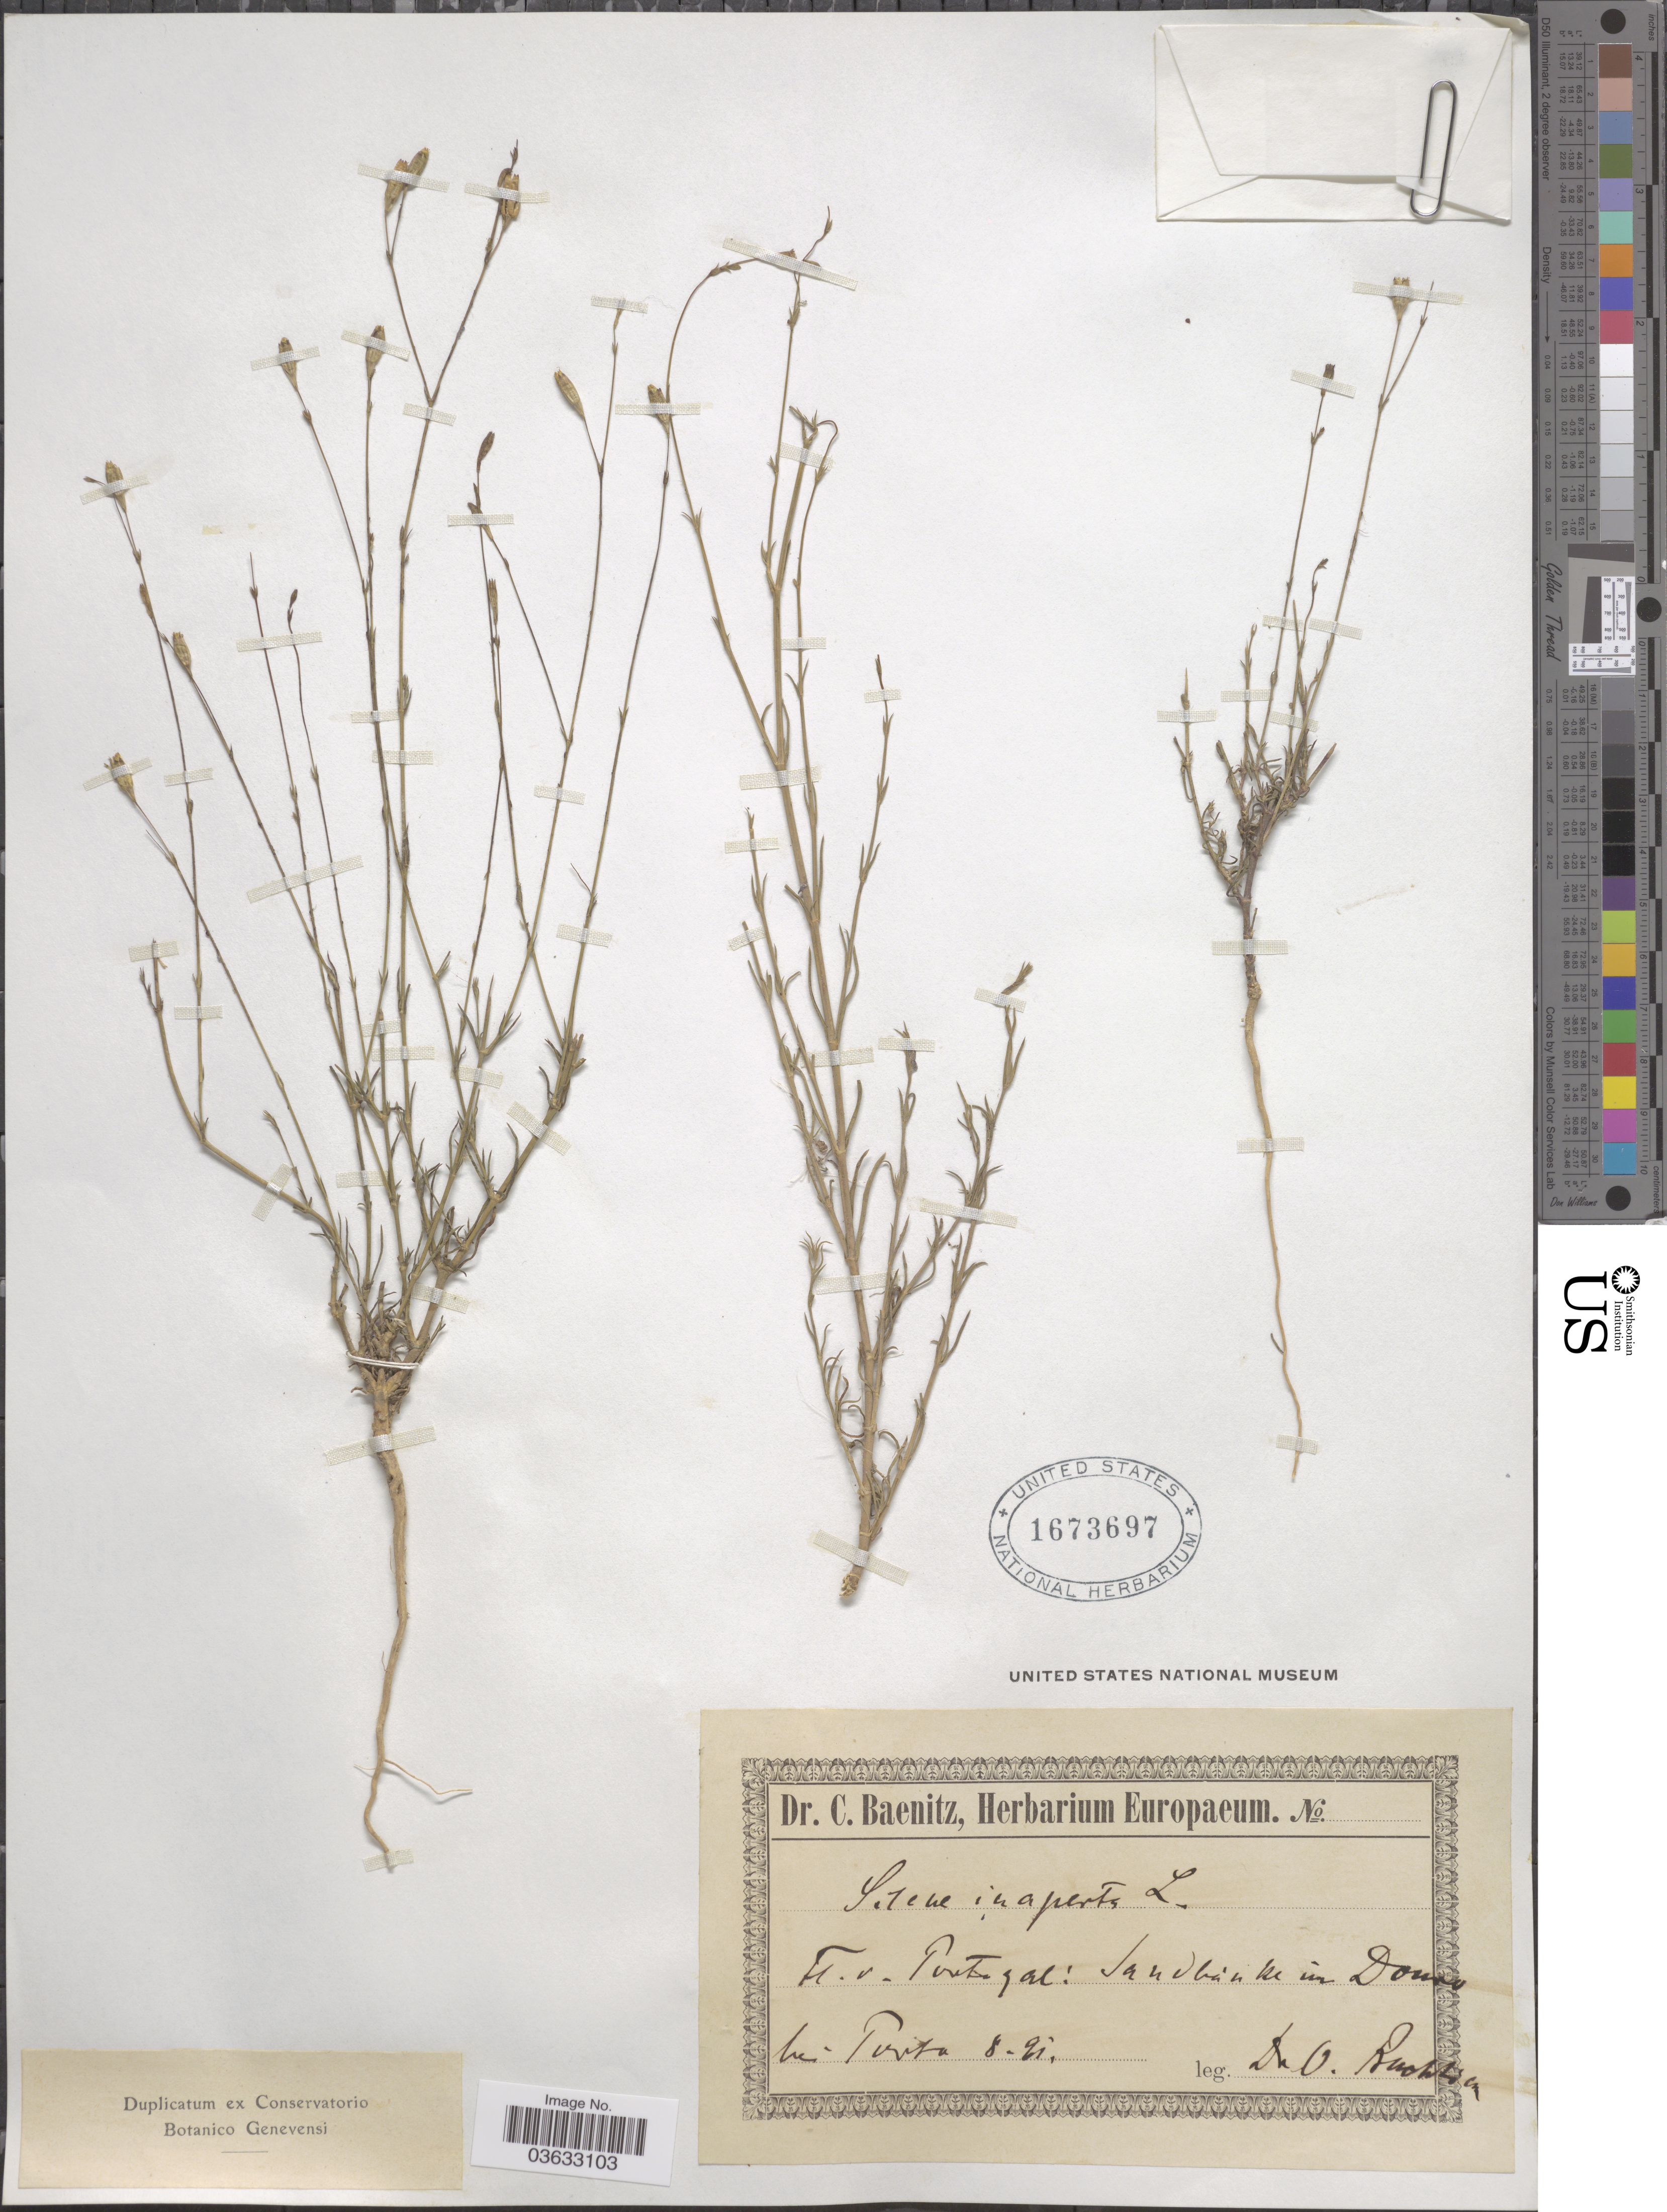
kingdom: Plantae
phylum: Tracheophyta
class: Magnoliopsida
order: Caryophyllales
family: Caryophyllaceae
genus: Silene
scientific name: Silene inaperta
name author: L.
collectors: O. Buchtien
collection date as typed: Transcribed d/m/y: /8/91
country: Portugal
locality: Sandbanke im Douro bei Porto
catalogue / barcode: US 1673697